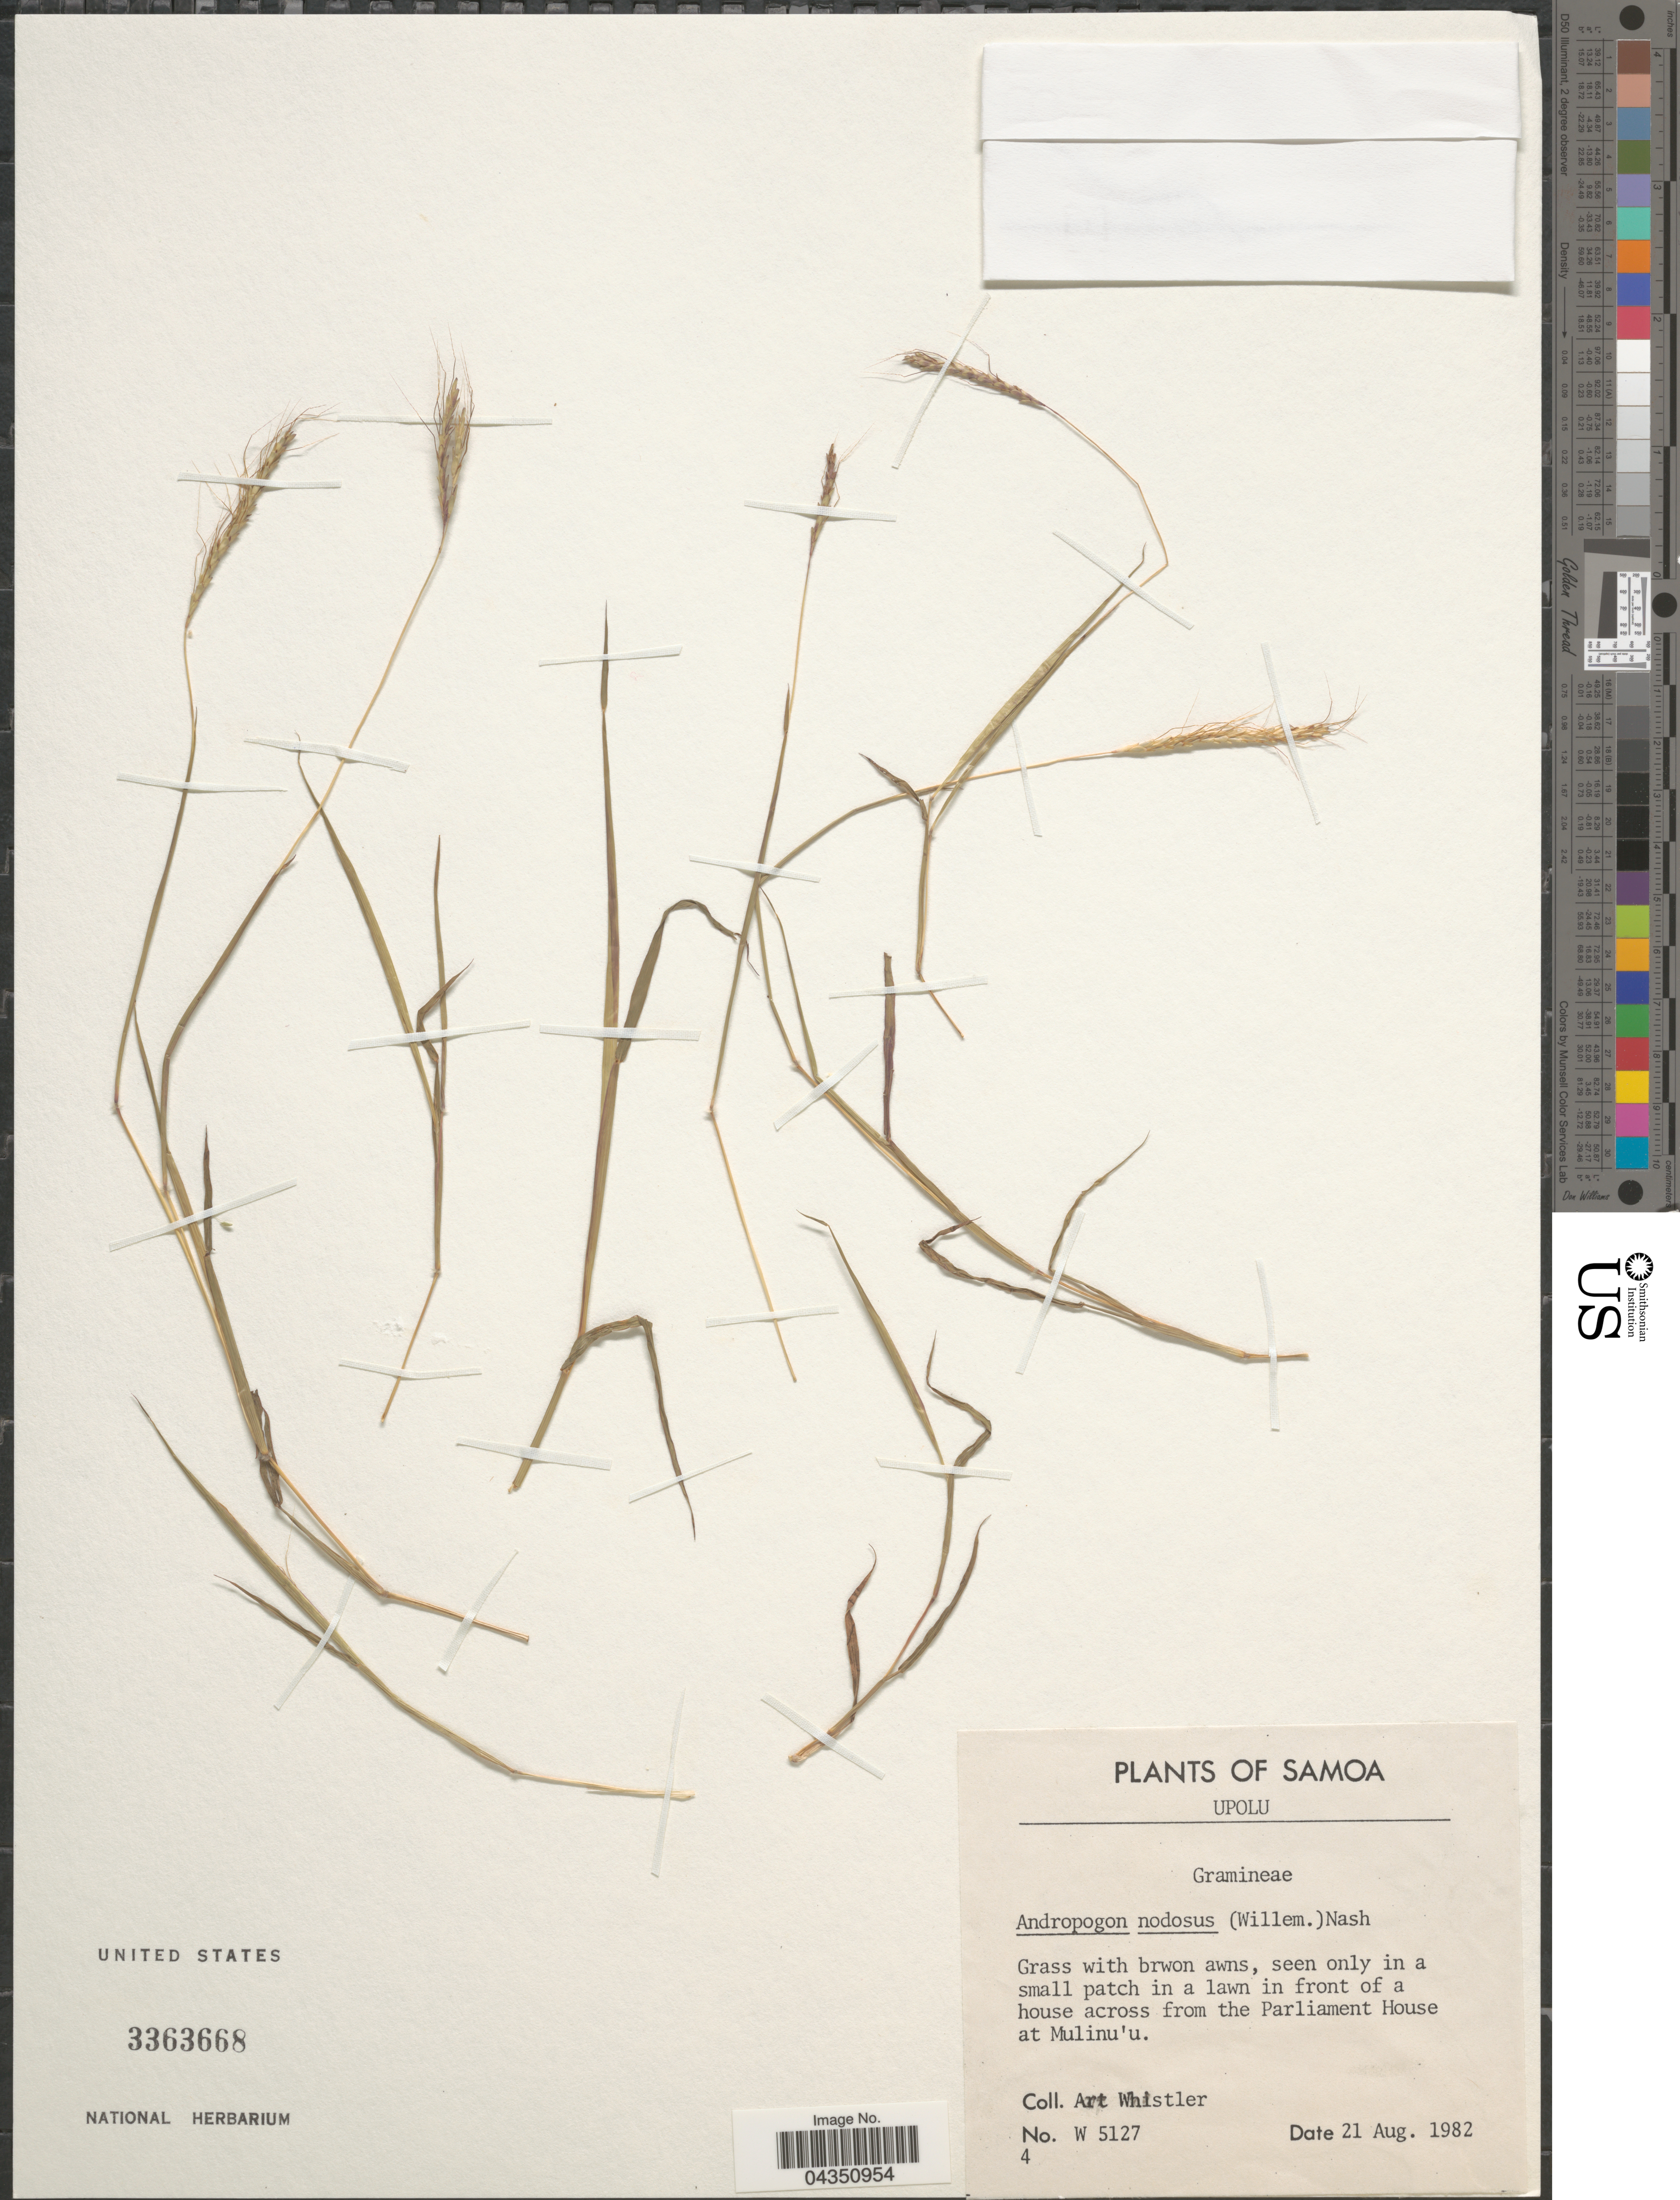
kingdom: Plantae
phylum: Tracheophyta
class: Liliopsida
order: Poales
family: Poaceae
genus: Dichanthium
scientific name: Dichanthium aristatum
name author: (Poir.) C.E. Hubb.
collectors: A. Whistler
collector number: W 5127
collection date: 1982-08-21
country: Samoa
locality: Samoa. Upolu. In a small patch in a lawn in front of a house across from the Parliament House at Mulinu'u.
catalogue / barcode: US 3363668